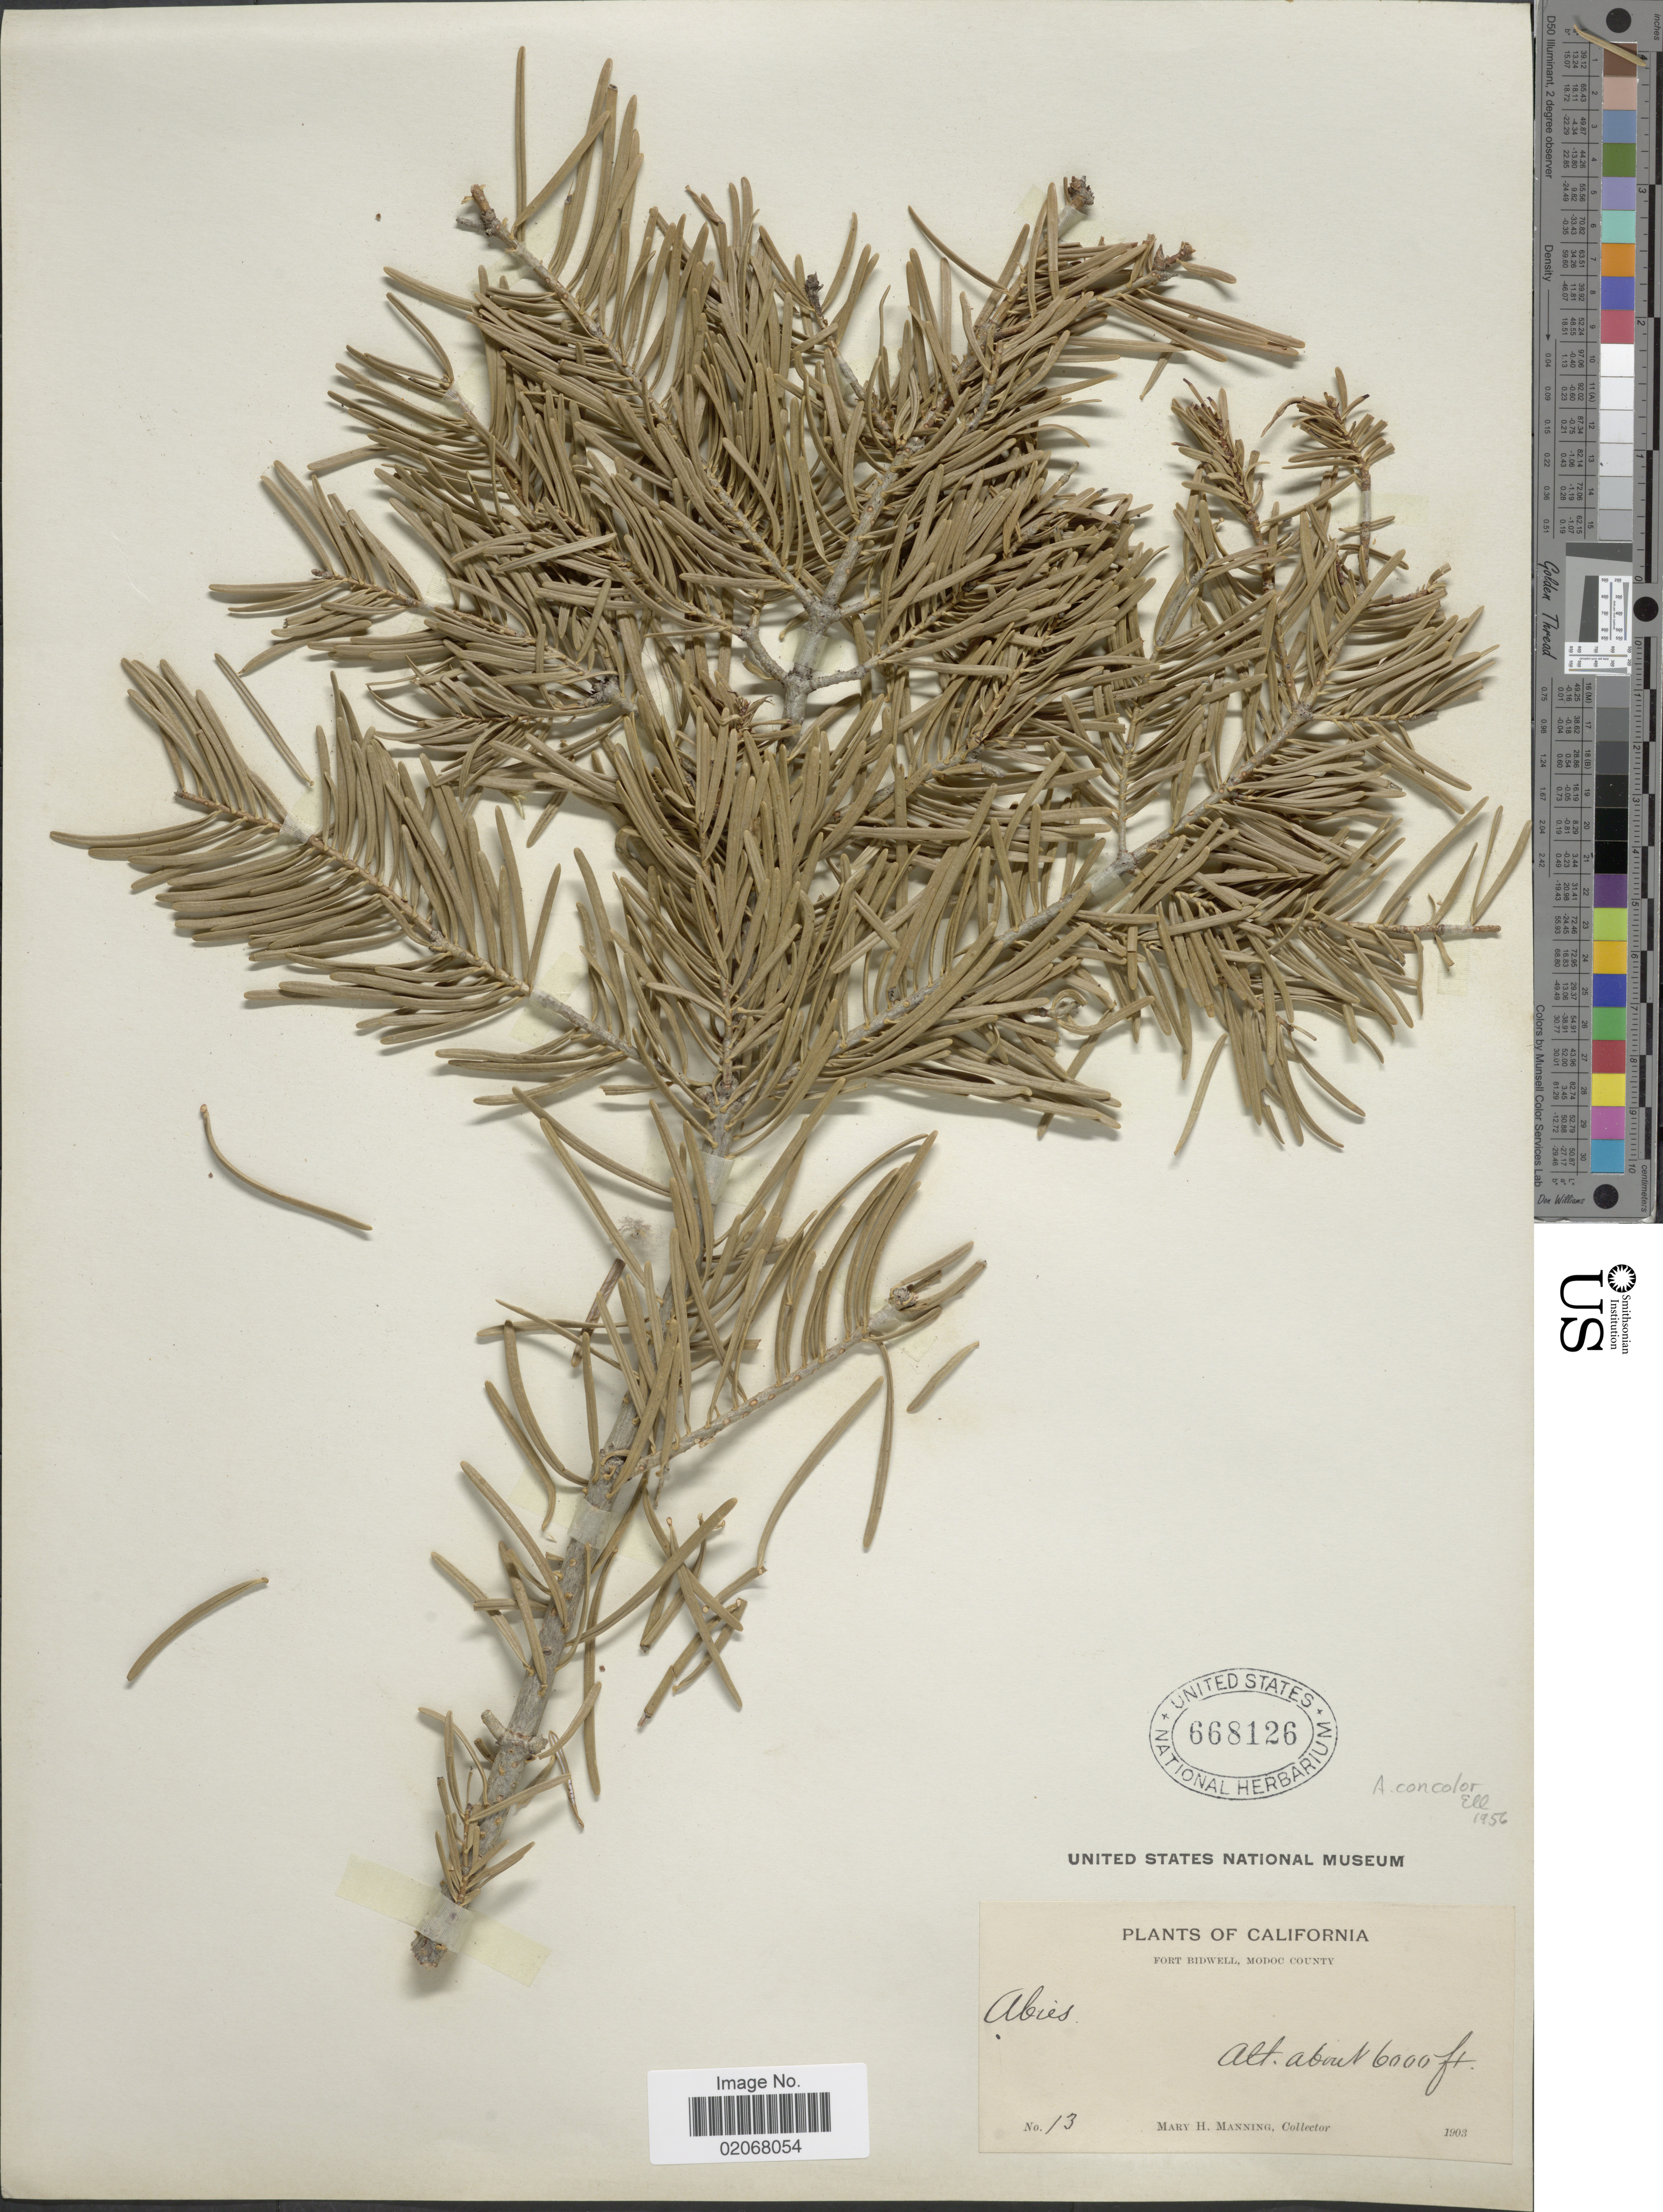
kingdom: Plantae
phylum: Tracheophyta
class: Pinopsida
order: Pinales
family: Pinaceae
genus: Abies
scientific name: Abies concolor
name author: (Gordon & Glend.) Lindl. ex Hildebr.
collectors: M. Manning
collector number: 13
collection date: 1903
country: United States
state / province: California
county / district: Modoc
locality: Fort Bidwell, Modoc County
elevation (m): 1829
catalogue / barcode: US 668126